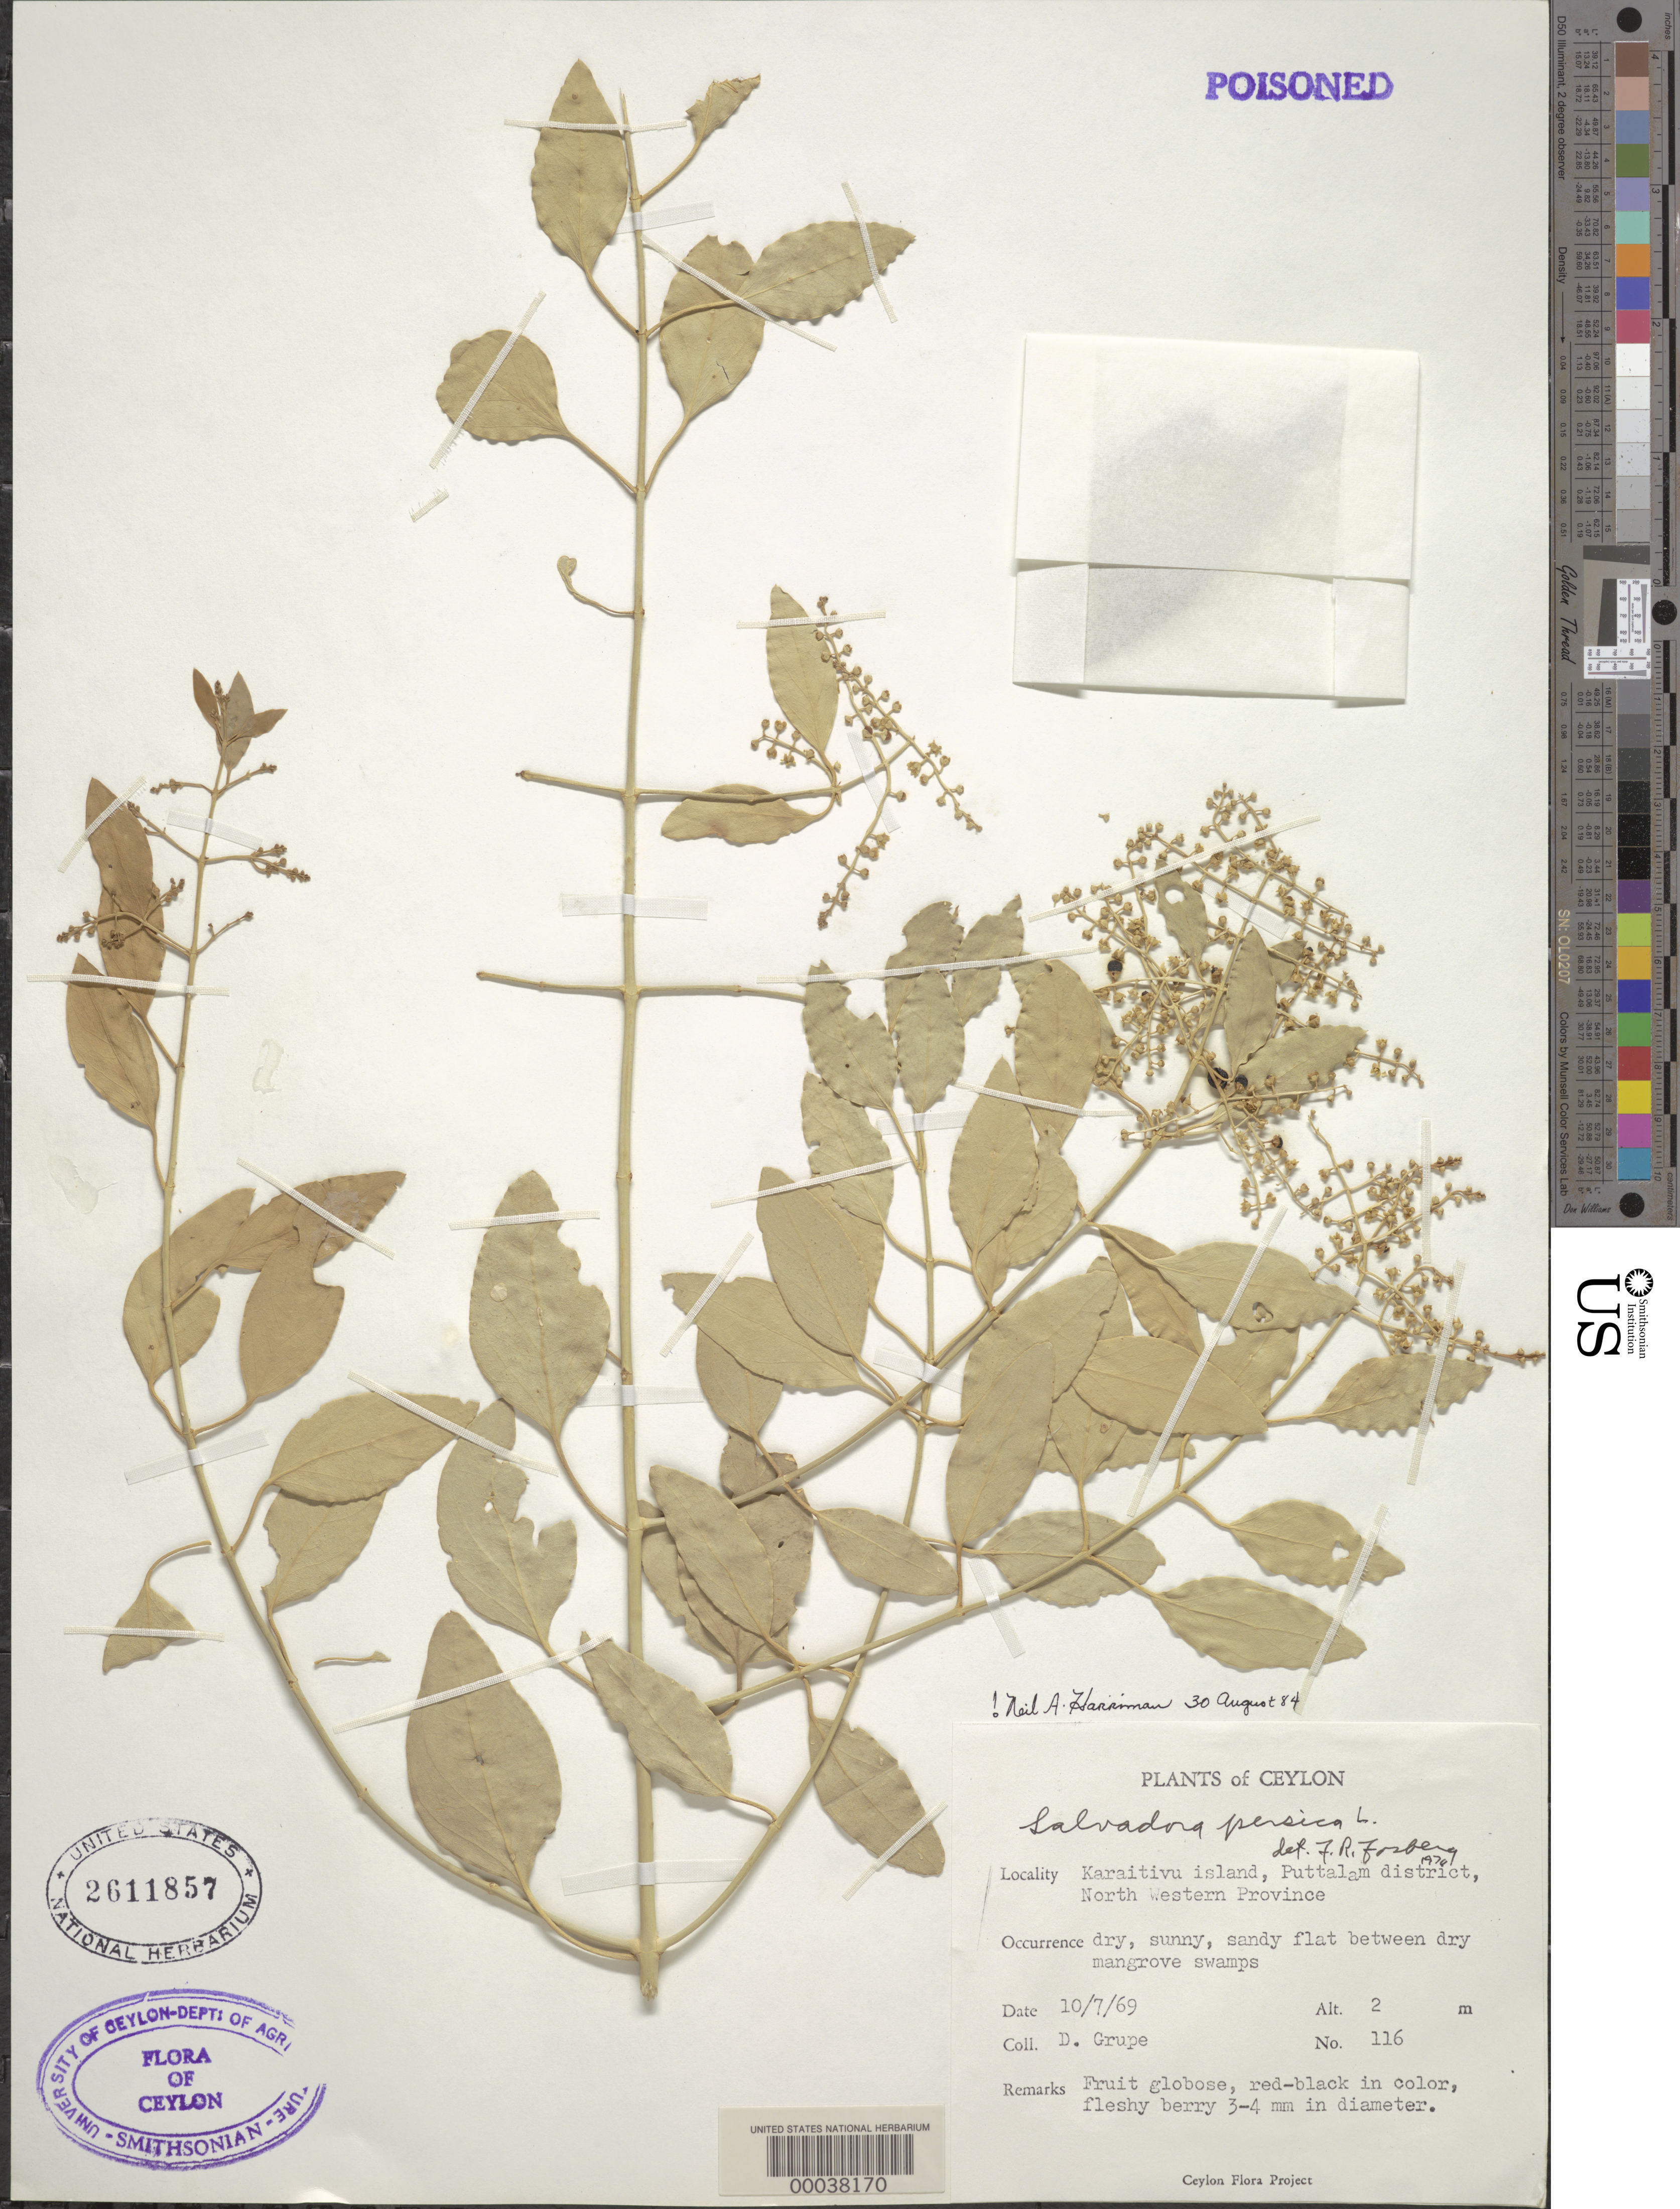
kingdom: Plantae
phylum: Tracheophyta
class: Magnoliopsida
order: Brassicales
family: Salvadoraceae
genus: Salvadora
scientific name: Salvadora persica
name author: L.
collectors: D. Grupe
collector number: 116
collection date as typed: Transcribed d/m/y: 10/7/69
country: Sri Lanka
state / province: North Western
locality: Ceylon. Karaitivu island, Puttalam district, North Western Province.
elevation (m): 2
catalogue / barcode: US 2611857